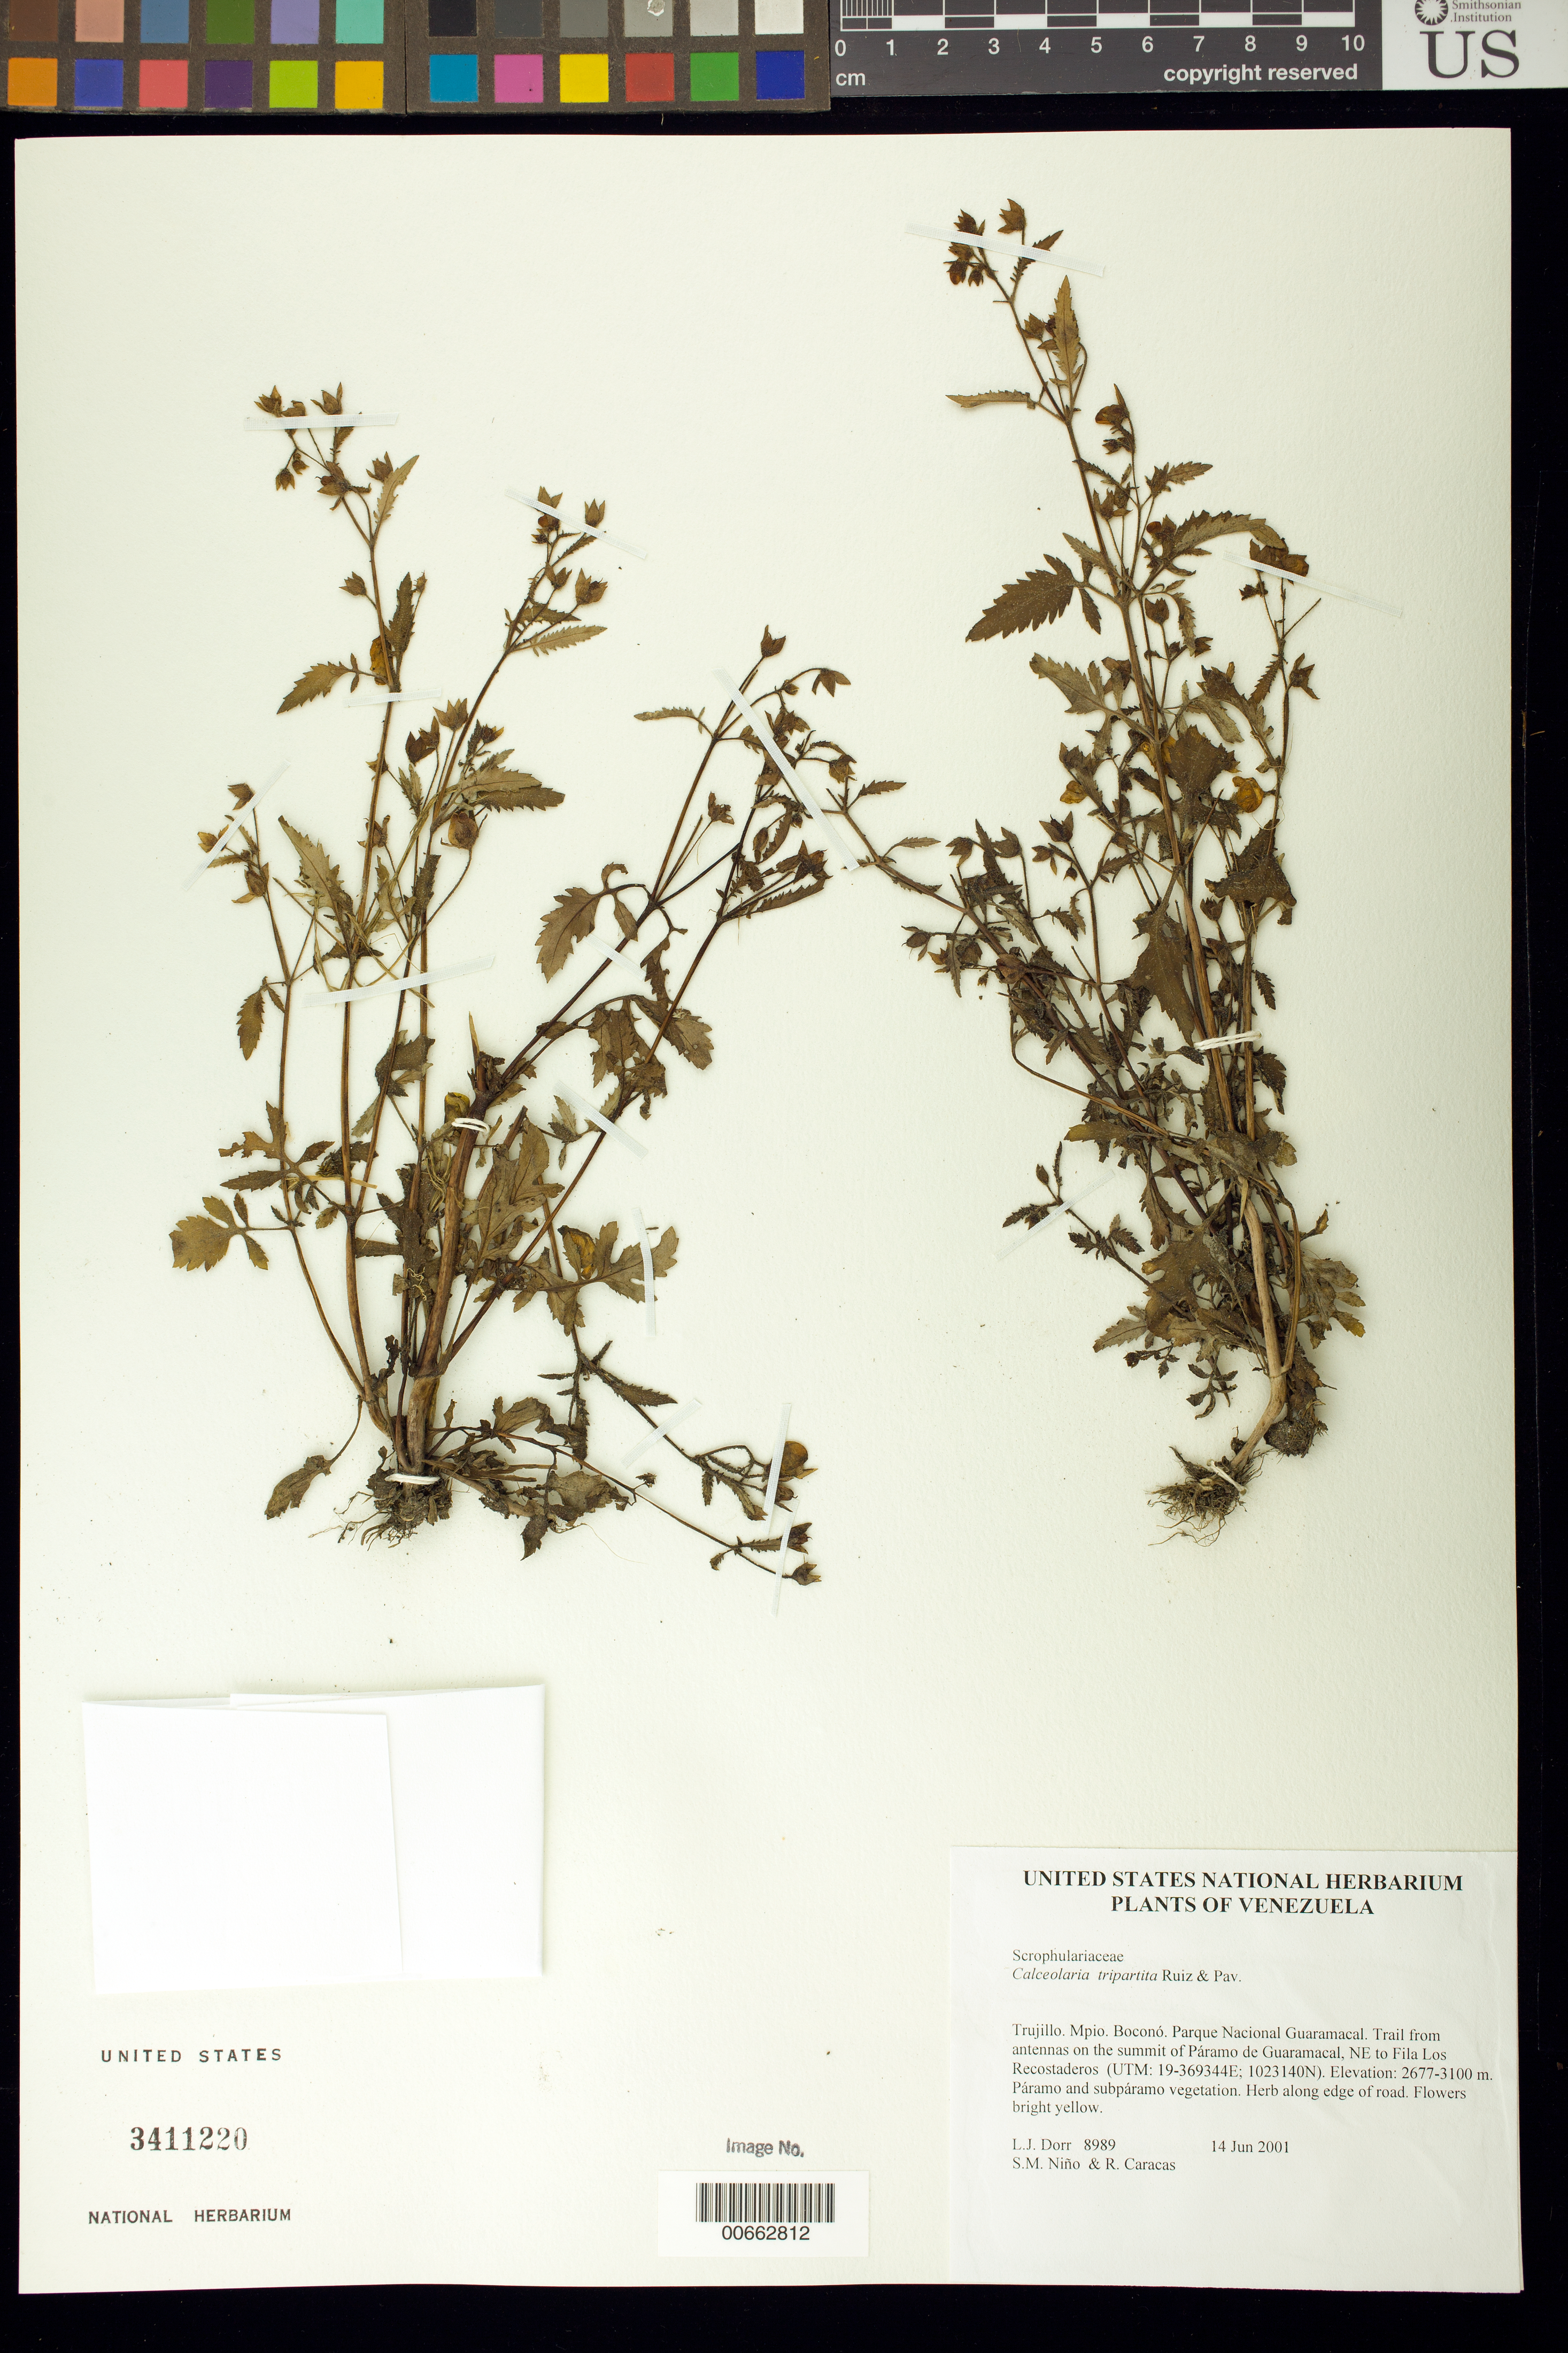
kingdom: Plantae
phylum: Tracheophyta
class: Magnoliopsida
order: Lamiales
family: Calceolariaceae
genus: Calceolaria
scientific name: Calceolaria tripartita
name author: Ruiz & Pav.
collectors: L. J. Dorr, S. M. Niño & R. Caracas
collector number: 8989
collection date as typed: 14 Jun 2001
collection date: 2001-06-14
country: Venezuela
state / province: Trujillo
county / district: Boconó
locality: Parque Nacional Guaramacal. Trail from antennas on the summit of Páramo de Guaramacal, NE to Fila Los Recostaderos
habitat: Páramo and subpáramo vegetation.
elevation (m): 2677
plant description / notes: NY, PORT, US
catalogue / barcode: US 3411220